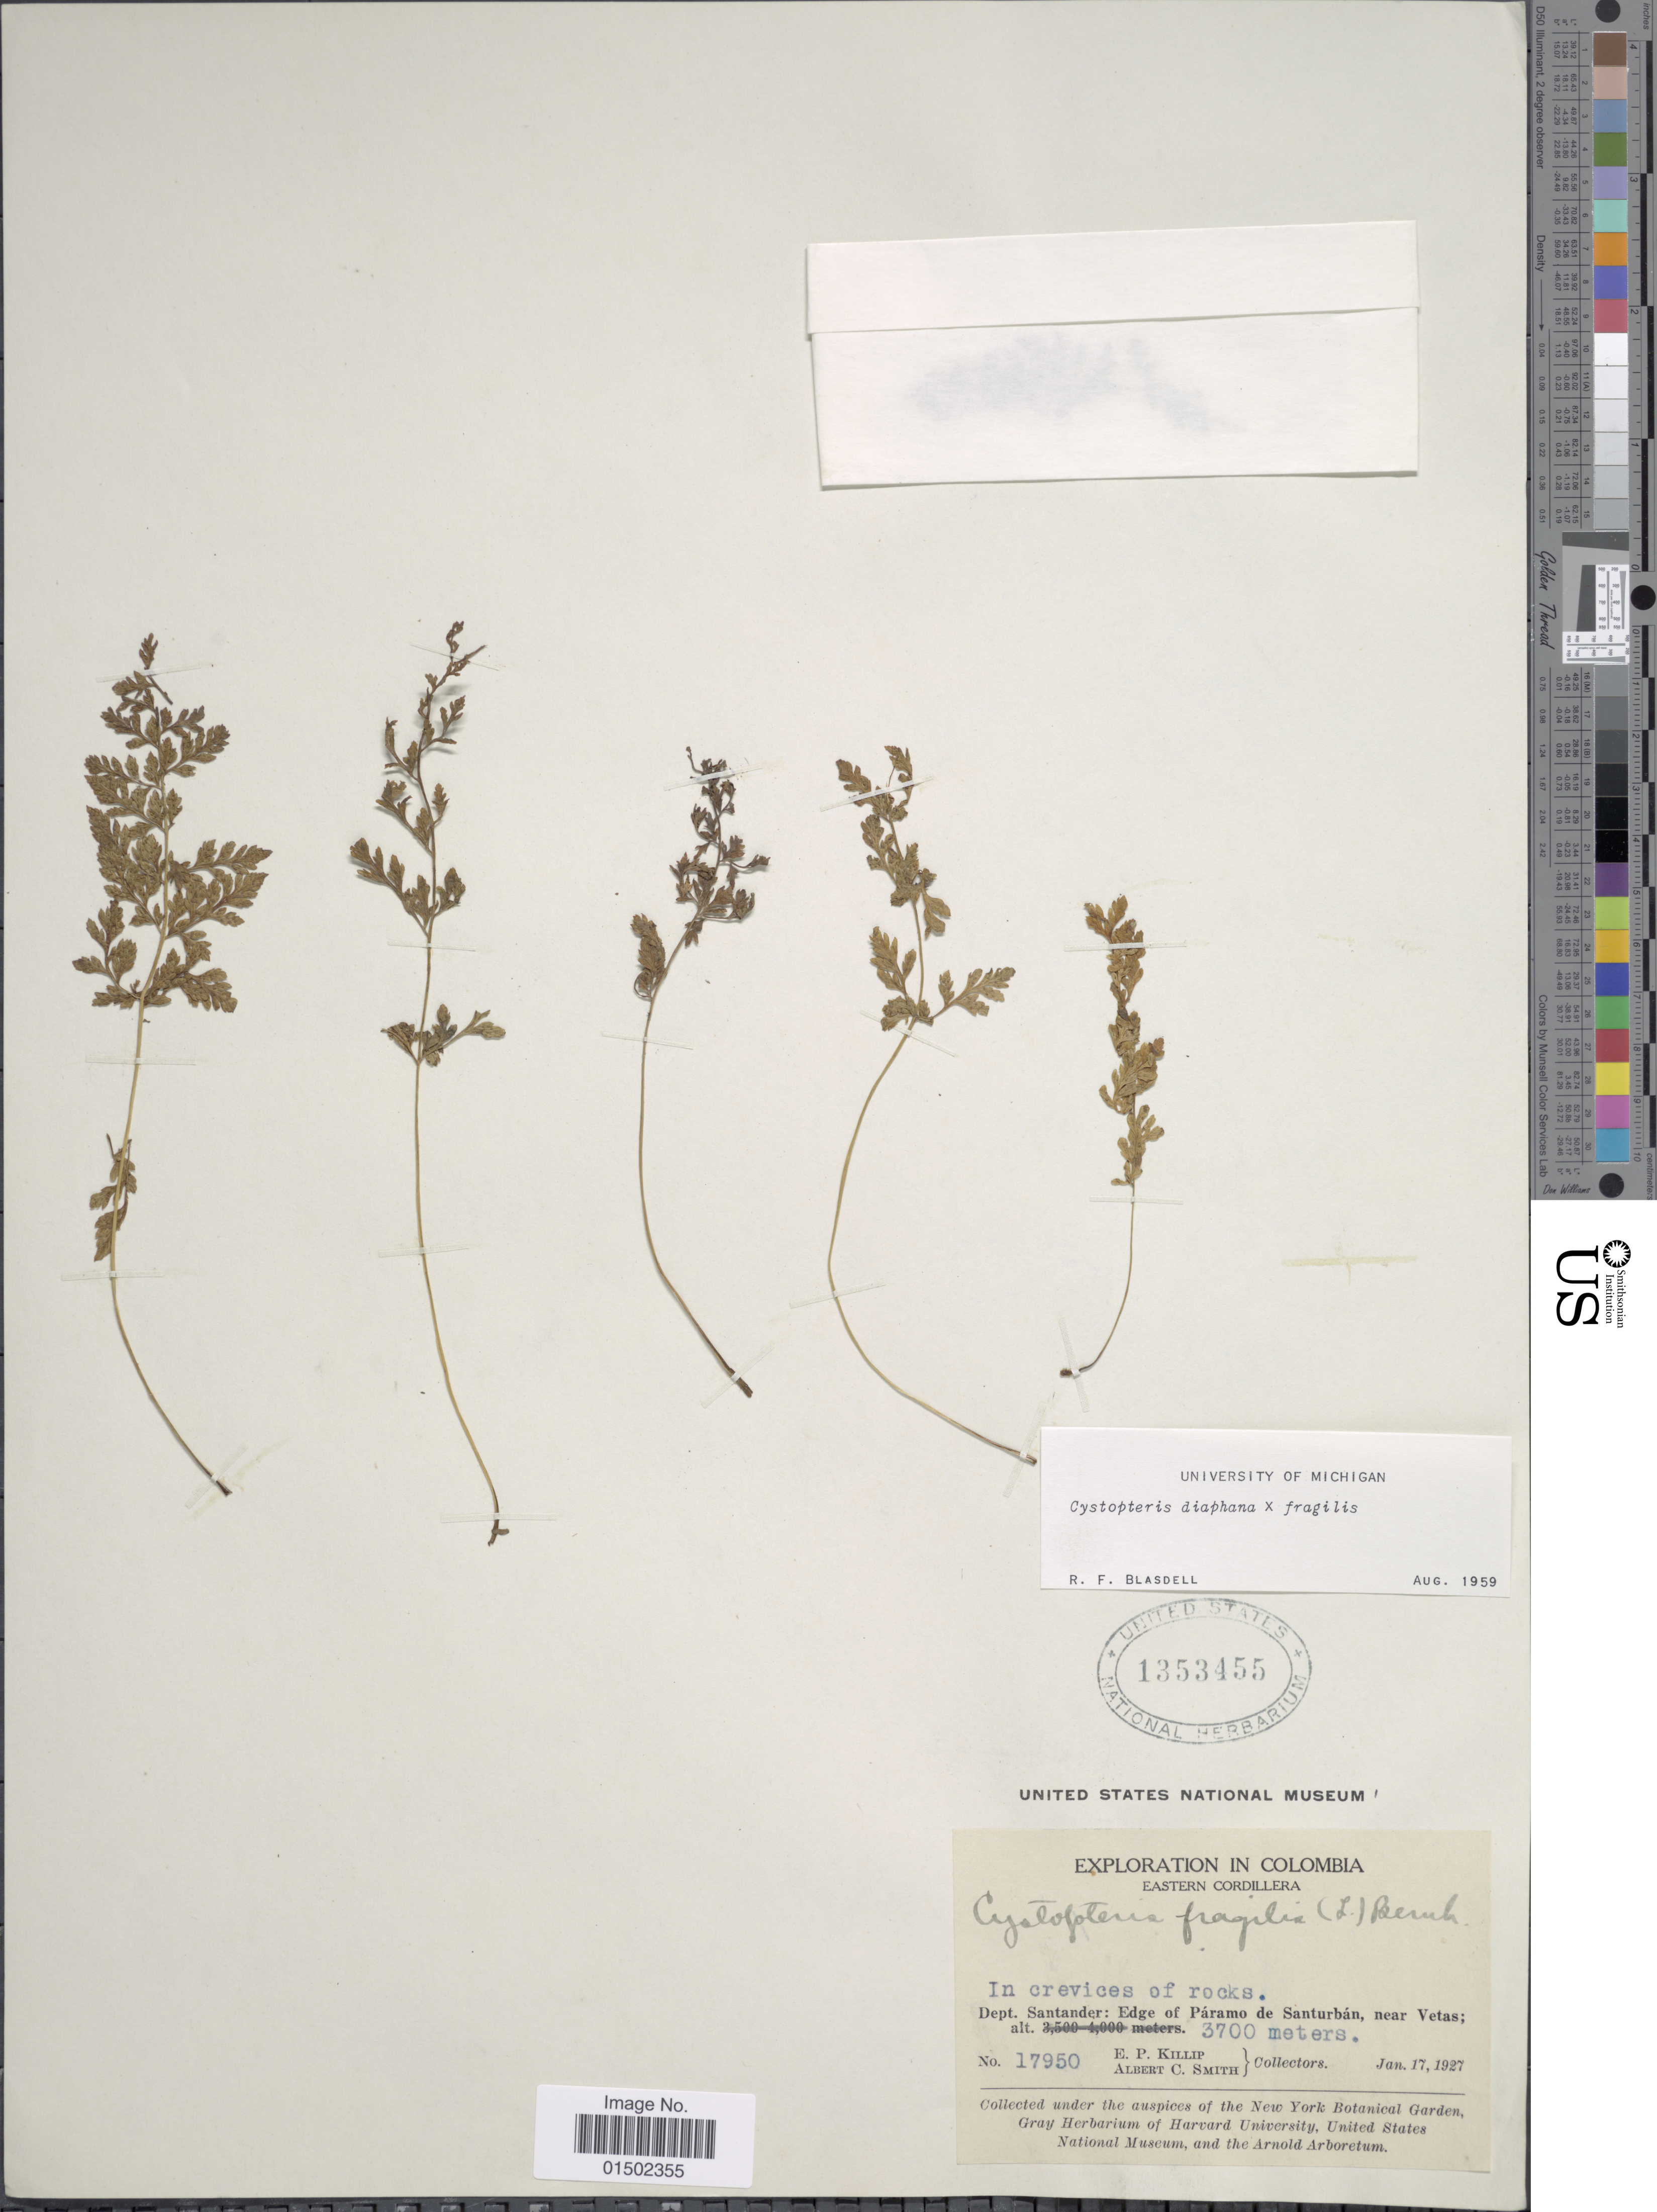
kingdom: Plantae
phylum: Tracheophyta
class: Polypodiopsida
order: Polypodiales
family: Cystopteridaceae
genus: Cystopteris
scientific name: Cystopteris diaphana x C. fragilis (L.) Bernh.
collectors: E. P. Killip & A. C. Smith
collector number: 17950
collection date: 1927-01-17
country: Colombia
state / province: Santander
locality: Eastern Cordillera. Edge of Paramo de Santurban, near Vetas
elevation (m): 3700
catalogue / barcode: US 1353455